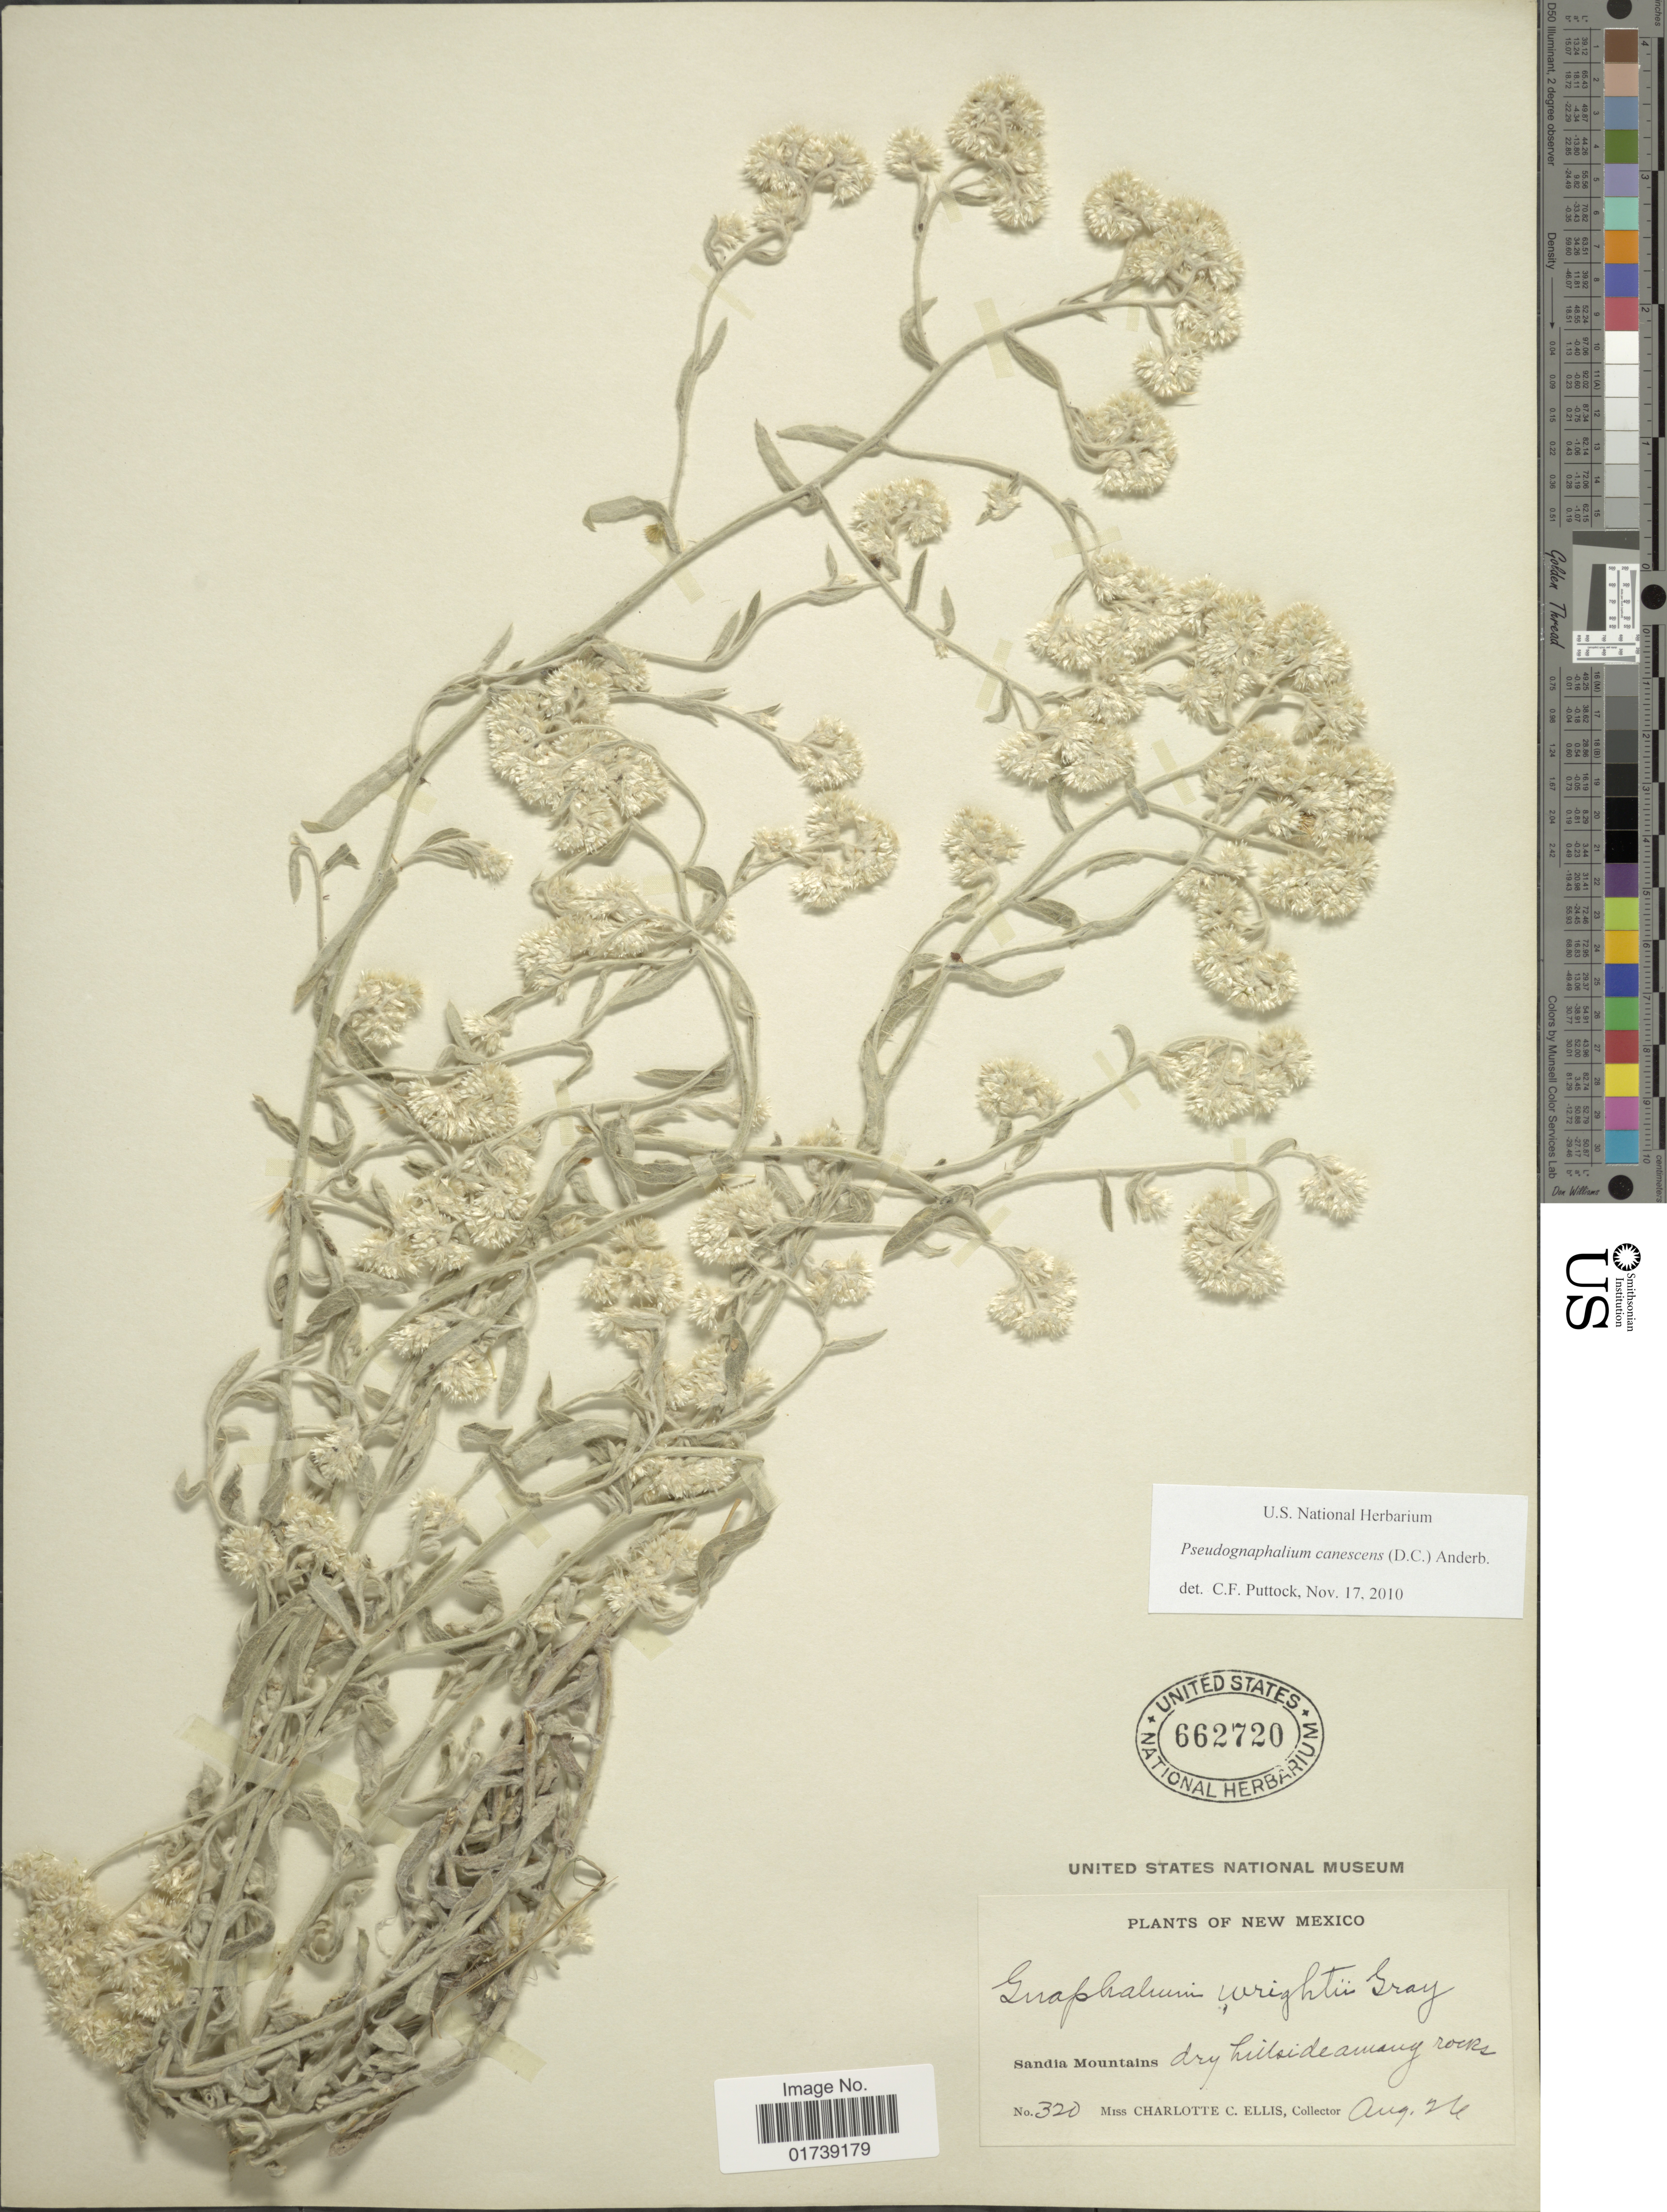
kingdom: Plantae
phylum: Tracheophyta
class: Magnoliopsida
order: Asterales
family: Asteraceae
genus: Pseudognaphalium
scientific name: Pseudognaphalium canescens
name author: (DC.) Anderb.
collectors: C. C. Ellis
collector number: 320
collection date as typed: Transcribed d/m/y: /8/24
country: United States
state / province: New Mexico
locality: Sandia Mountains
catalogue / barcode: US 662720